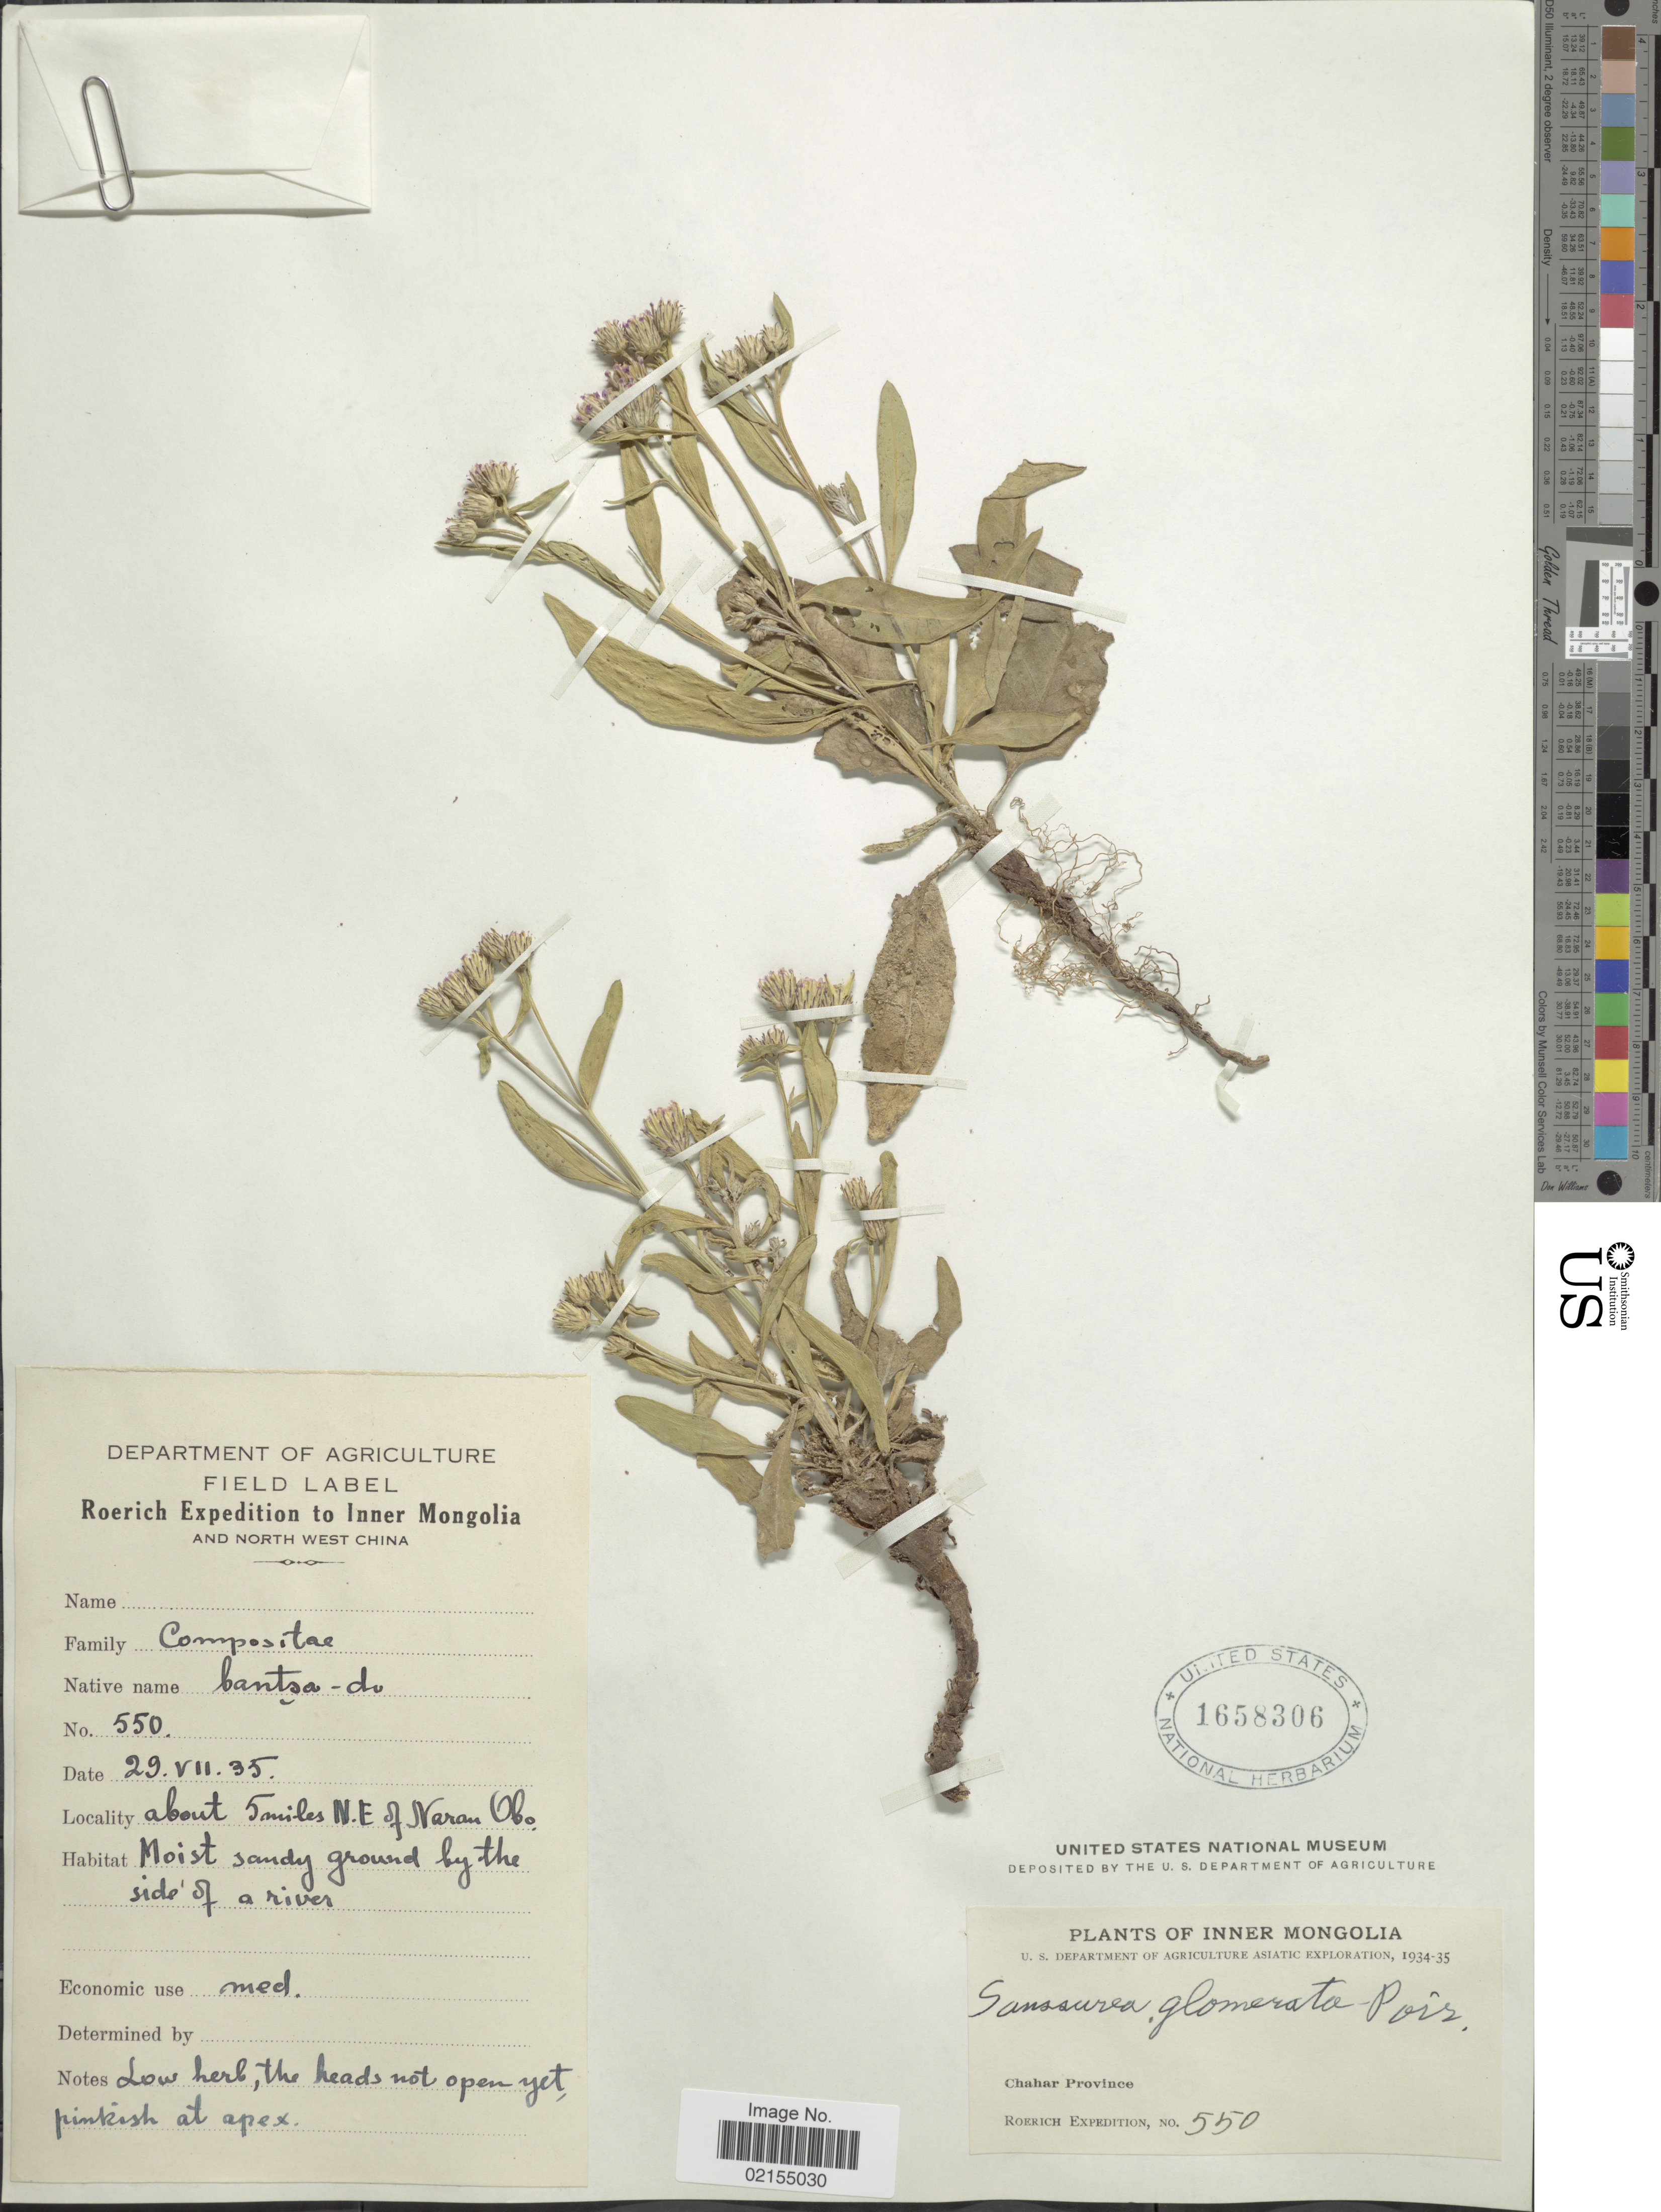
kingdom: Plantae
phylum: Tracheophyta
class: Magnoliopsida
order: Asterales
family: Asteraceae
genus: Saussurea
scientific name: Saussurea amara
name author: (L.) DC.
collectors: Roerich Expedition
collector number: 550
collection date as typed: Transcribed d/m/y: 29/7/35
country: China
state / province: Nei Monggol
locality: Inner Mongolia, Chahar Province, about 5 miles N.E. of Naran Obo.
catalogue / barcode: US 1658306